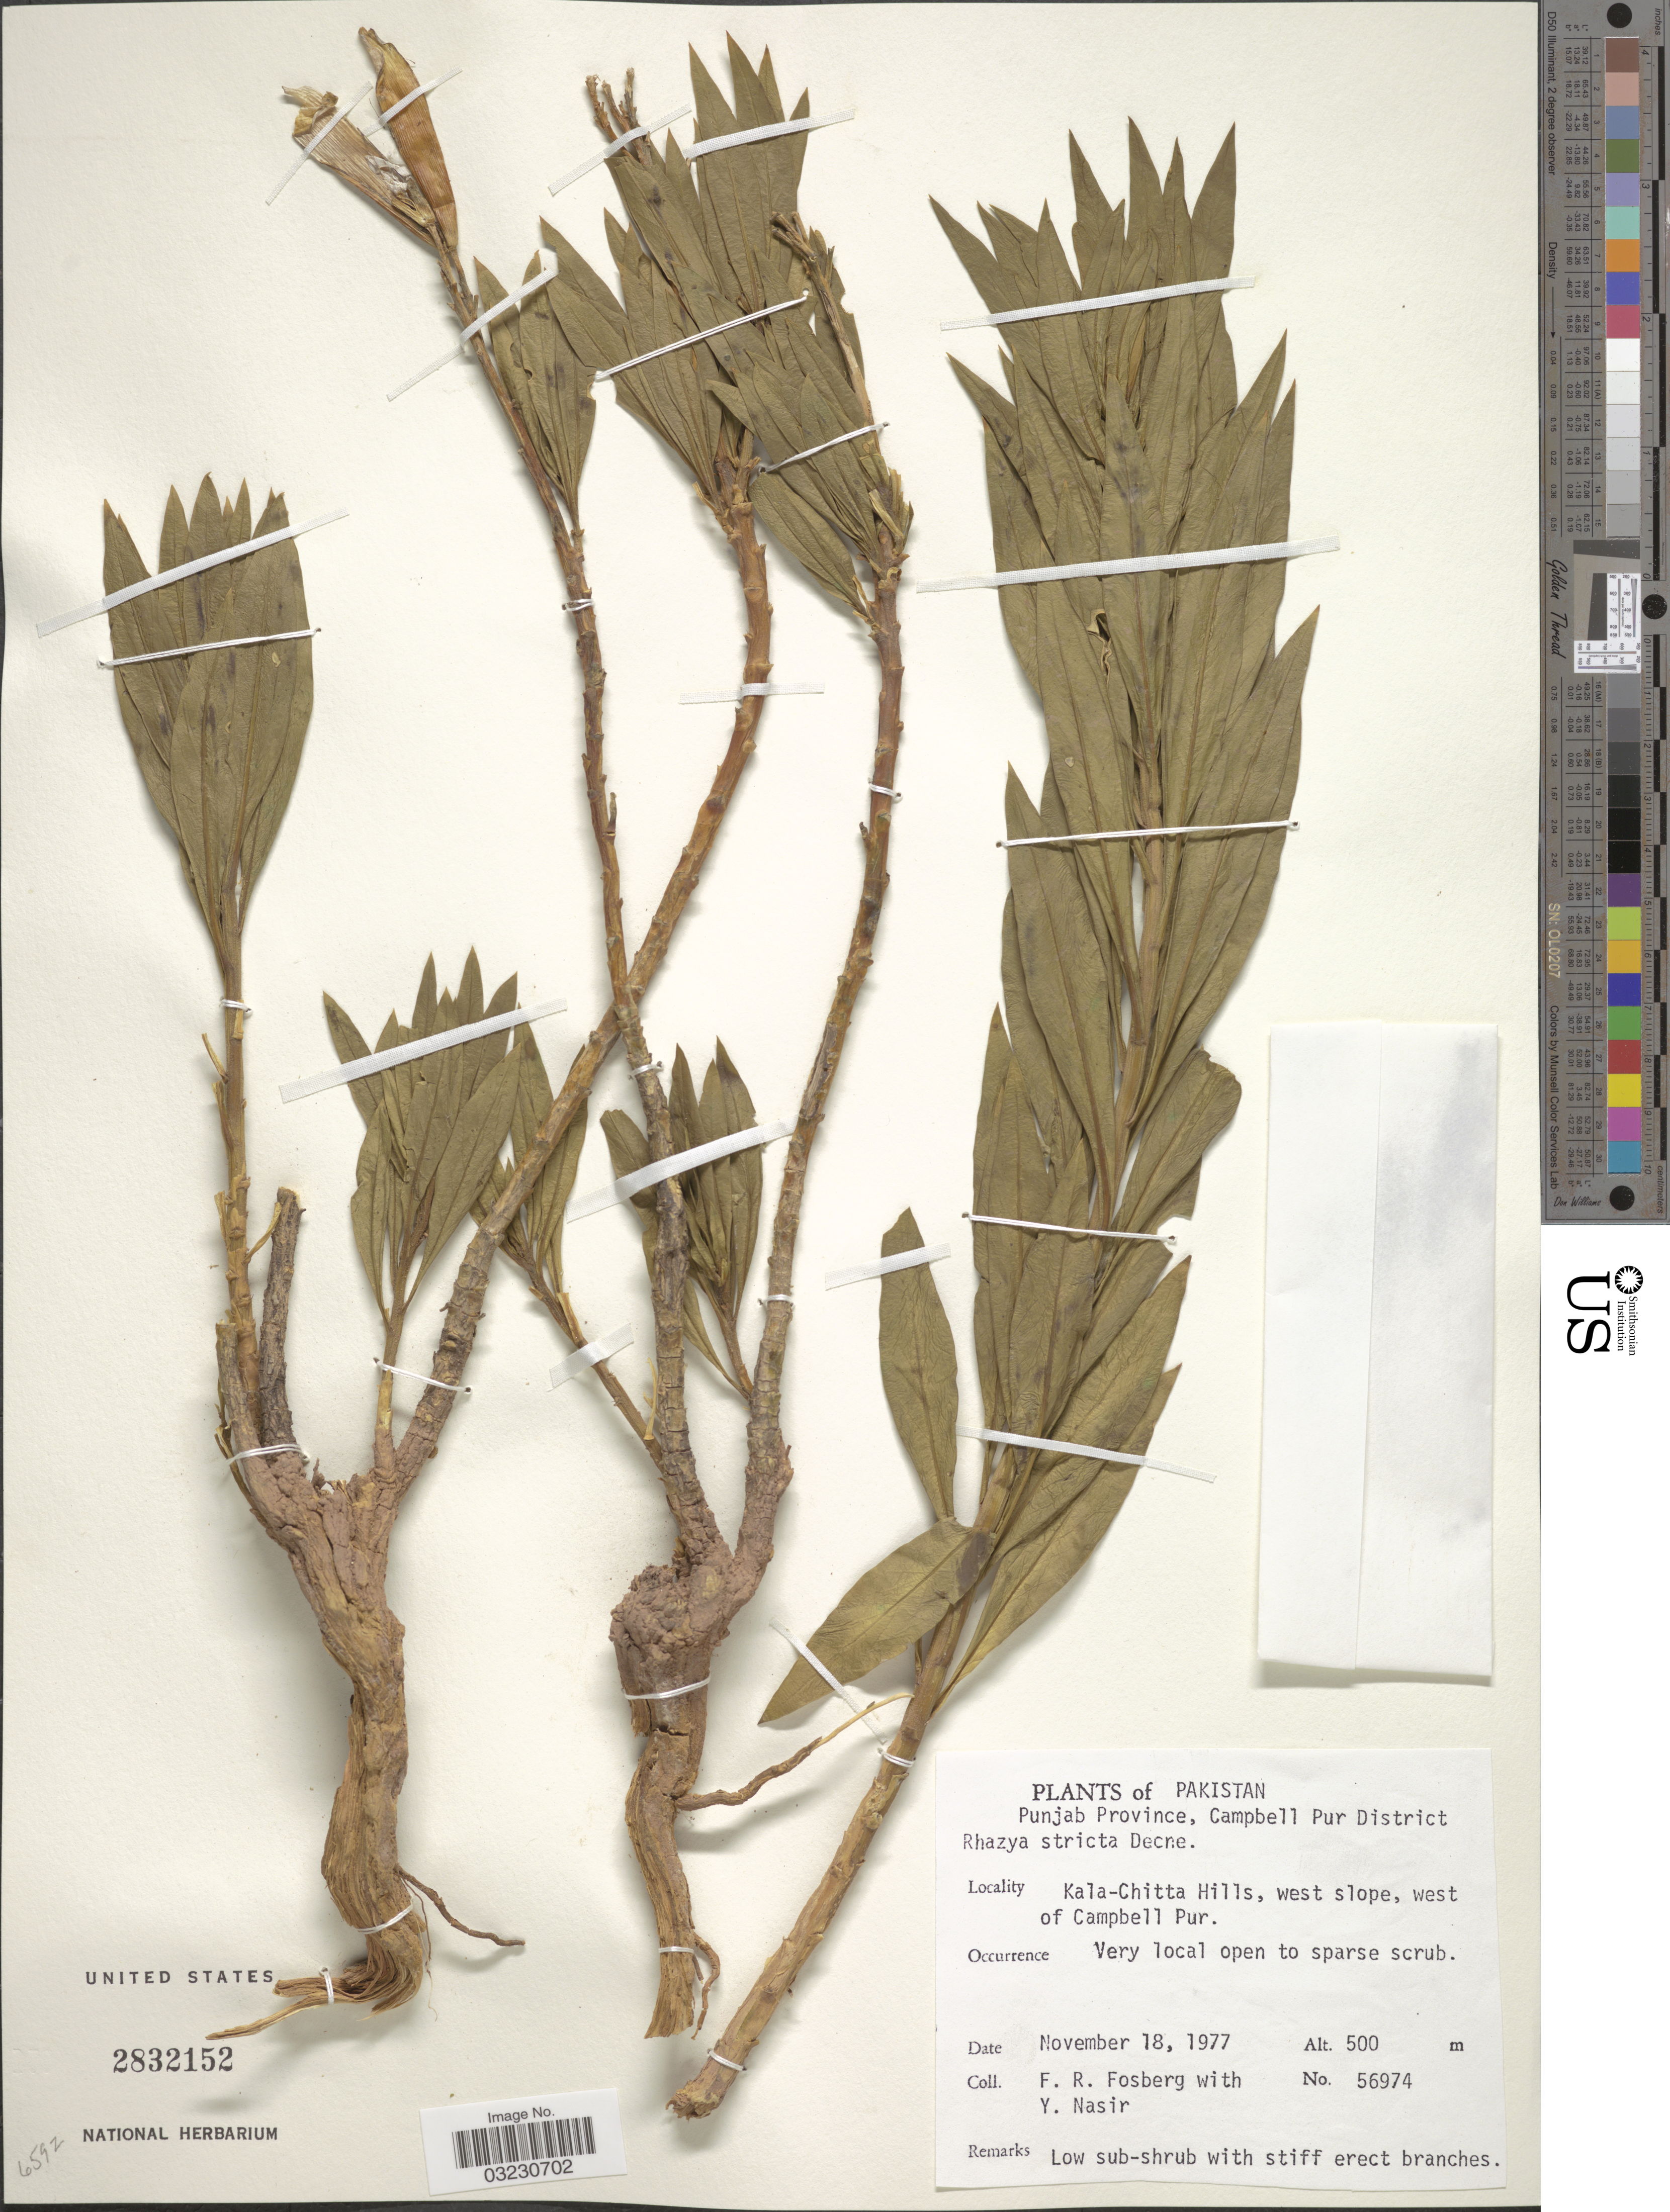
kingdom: Plantae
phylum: Tracheophyta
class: Magnoliopsida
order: Gentianales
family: Apocynaceae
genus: Rhazya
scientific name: Rhazya stricta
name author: Decne.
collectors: F. R. Fosberg & Y. Nasir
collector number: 56974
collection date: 1977-11-18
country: Pakistan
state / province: Punjab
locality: Campbell Pur District, Kala-Chitta Hills, west slope, west of Campbell Pur.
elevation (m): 500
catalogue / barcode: US 2832152